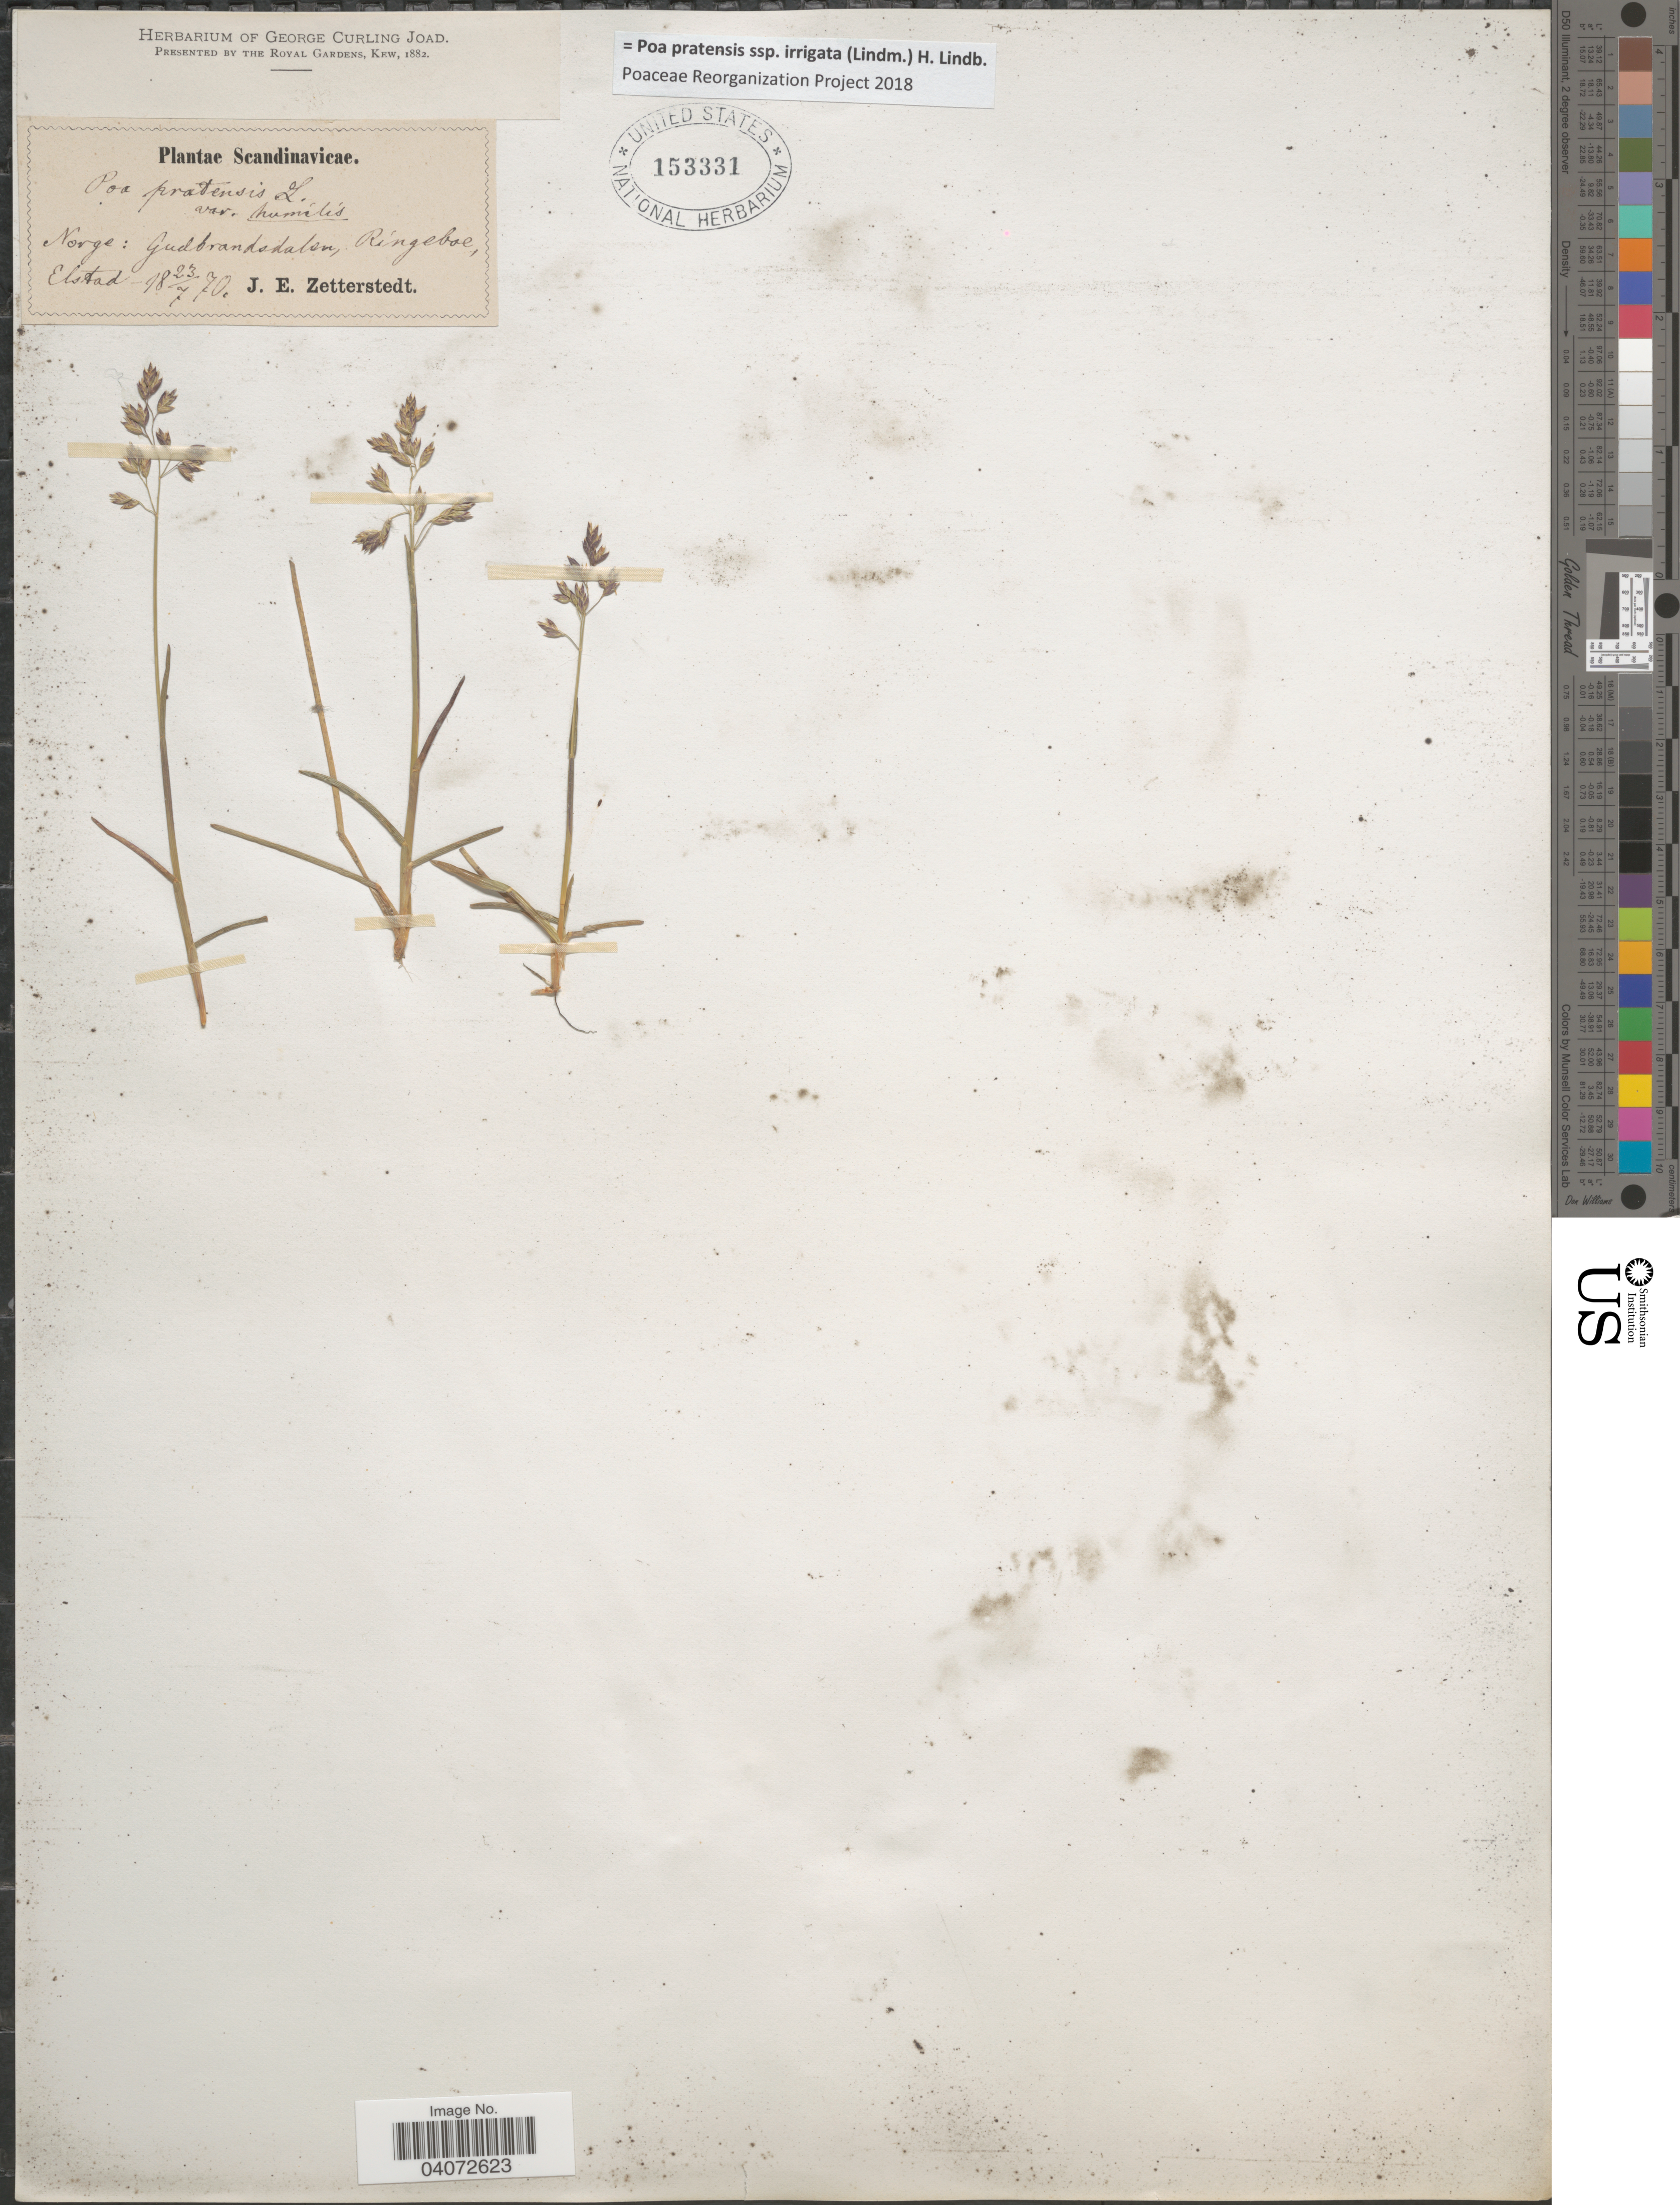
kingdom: Plantae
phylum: Tracheophyta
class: Liliopsida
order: Poales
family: Poaceae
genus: Poa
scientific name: Poa pratensis subsp. irrigata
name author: (Lindm.) H. Lindb.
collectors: J.E. Zetterstedt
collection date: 1870-07-23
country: Norway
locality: Scandinavicæ. Norge: Gudbrandsdalen, Ringeboe. Elstad.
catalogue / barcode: US 153331